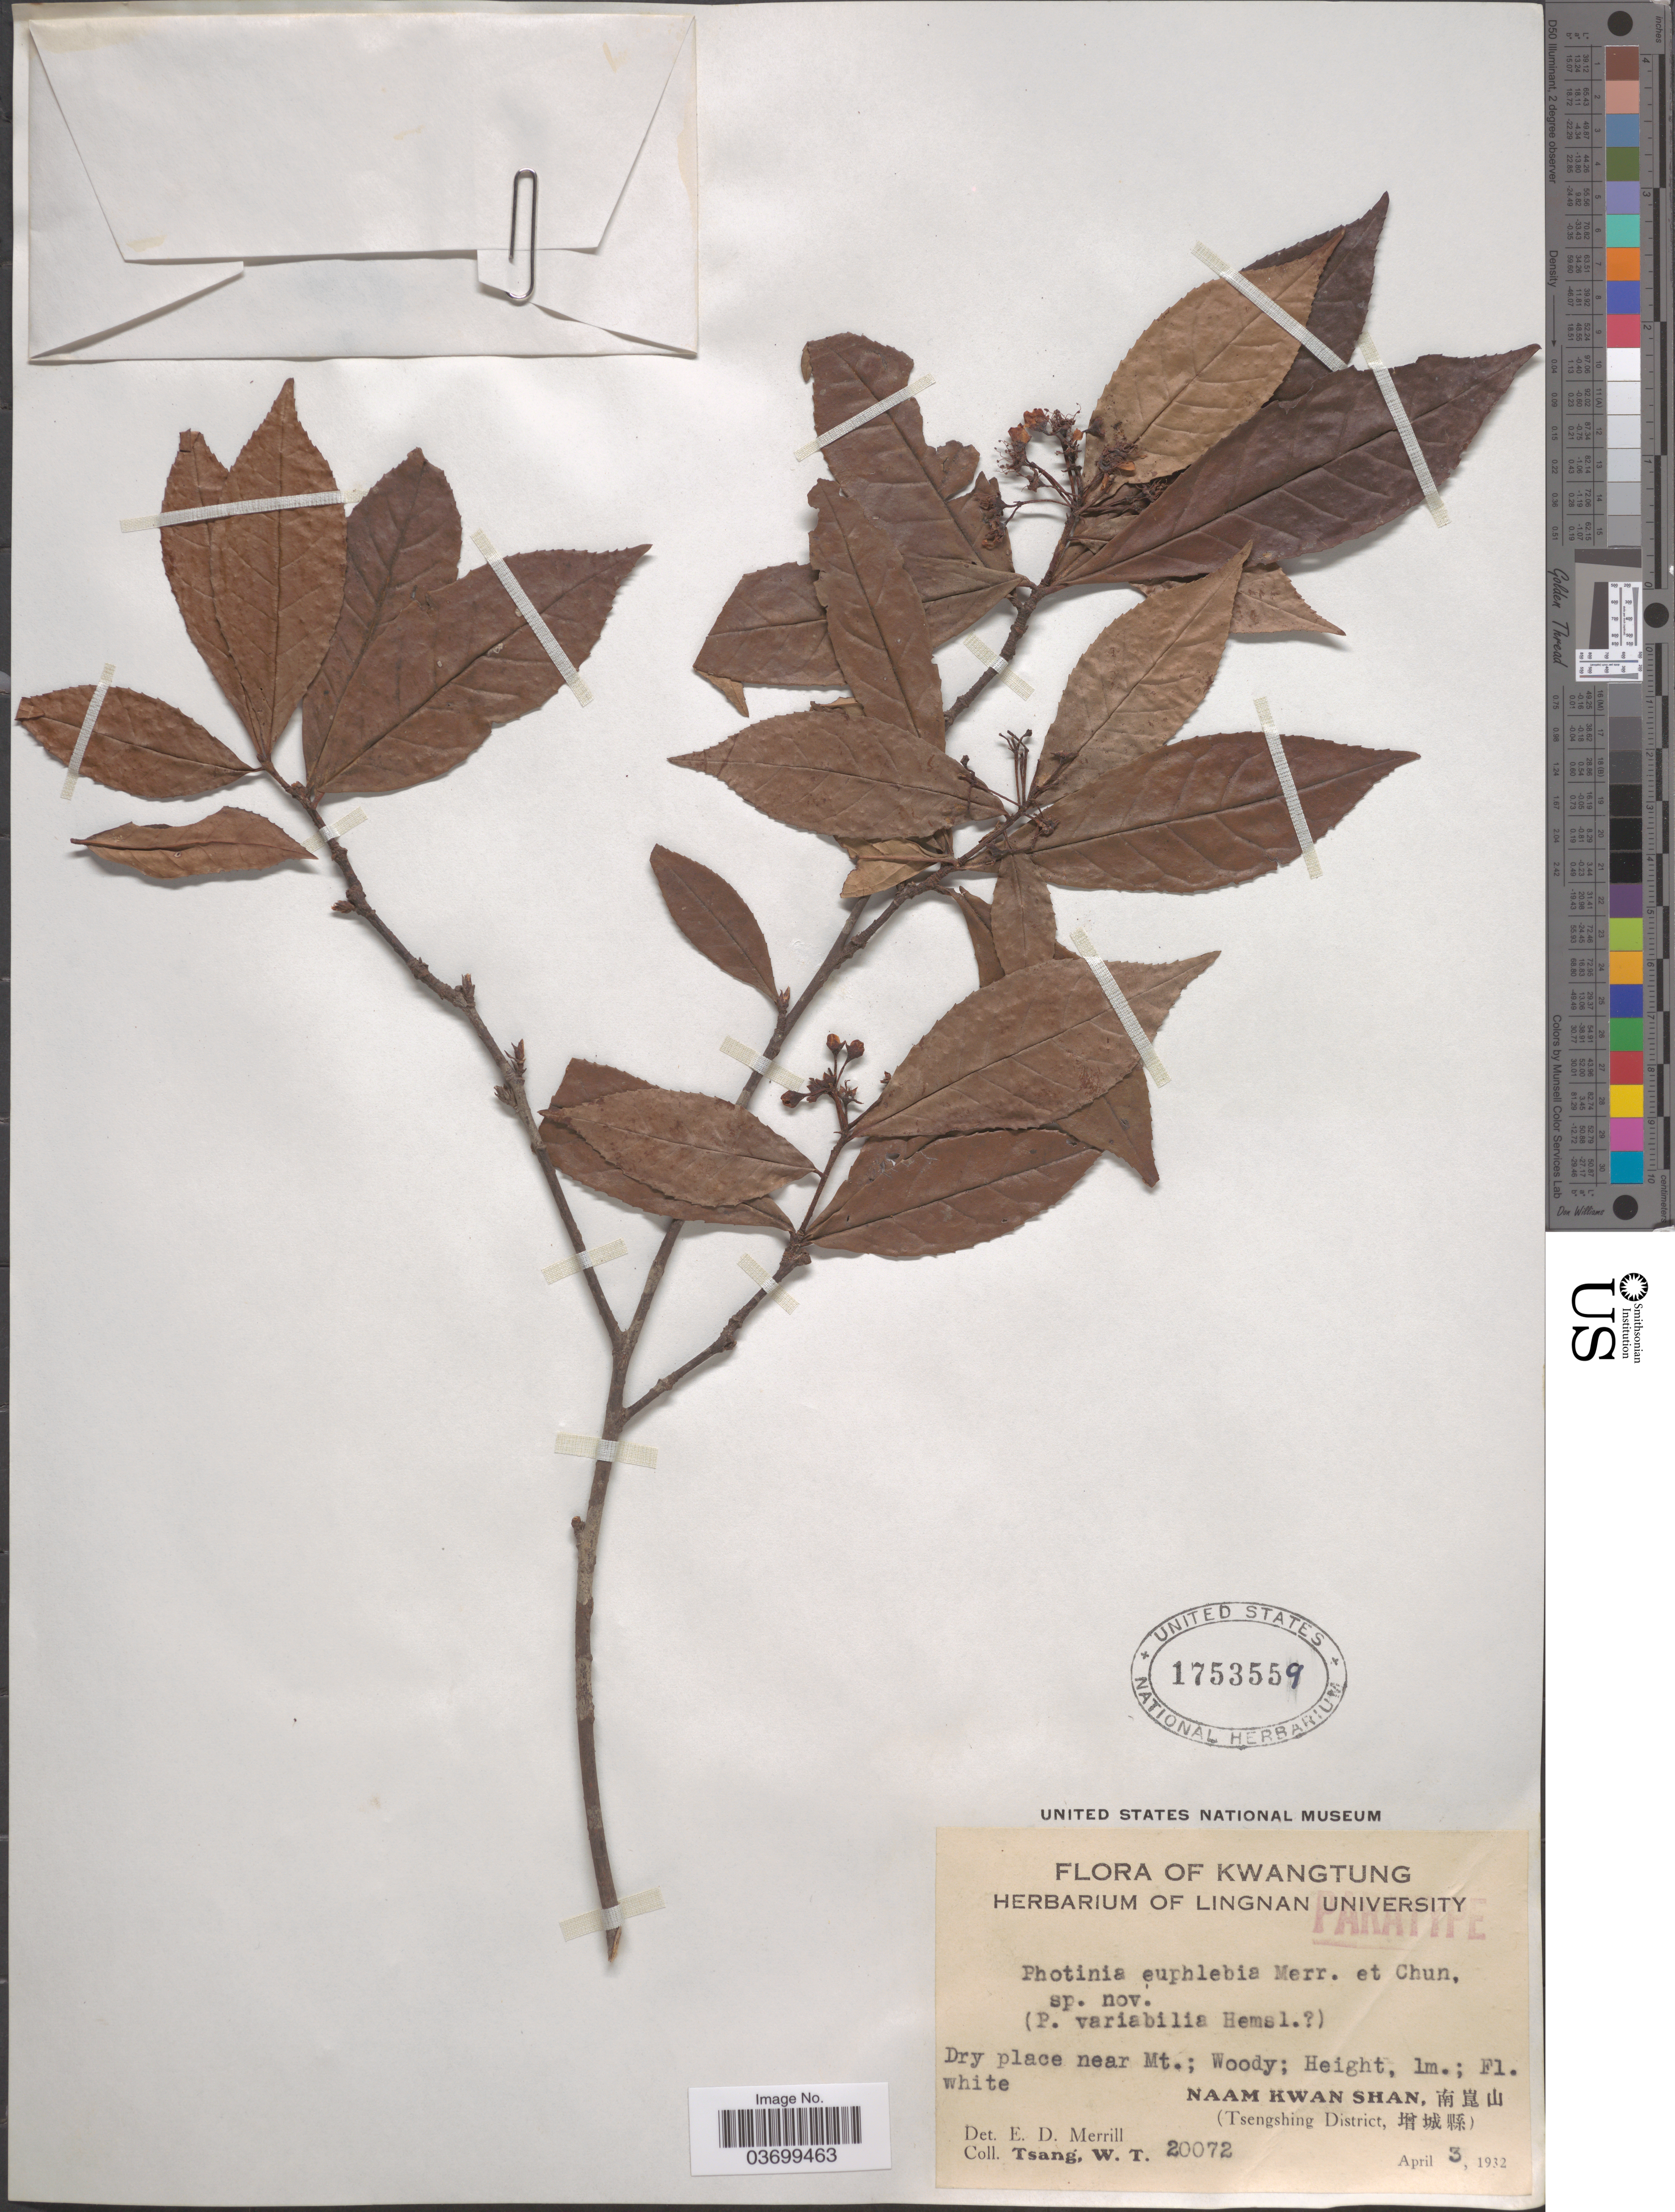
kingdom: Plantae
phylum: Tracheophyta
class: Magnoliopsida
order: Rosales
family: Rosaceae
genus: Photinia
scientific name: Photinia euphlebia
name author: Merr. & Chun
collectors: W. T. Tsang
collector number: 20072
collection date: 1932-04-03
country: China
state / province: Guangdong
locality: Kwangtung. Naam Kwan Shan, X. (Tsengshing District, X).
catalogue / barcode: US 1753559